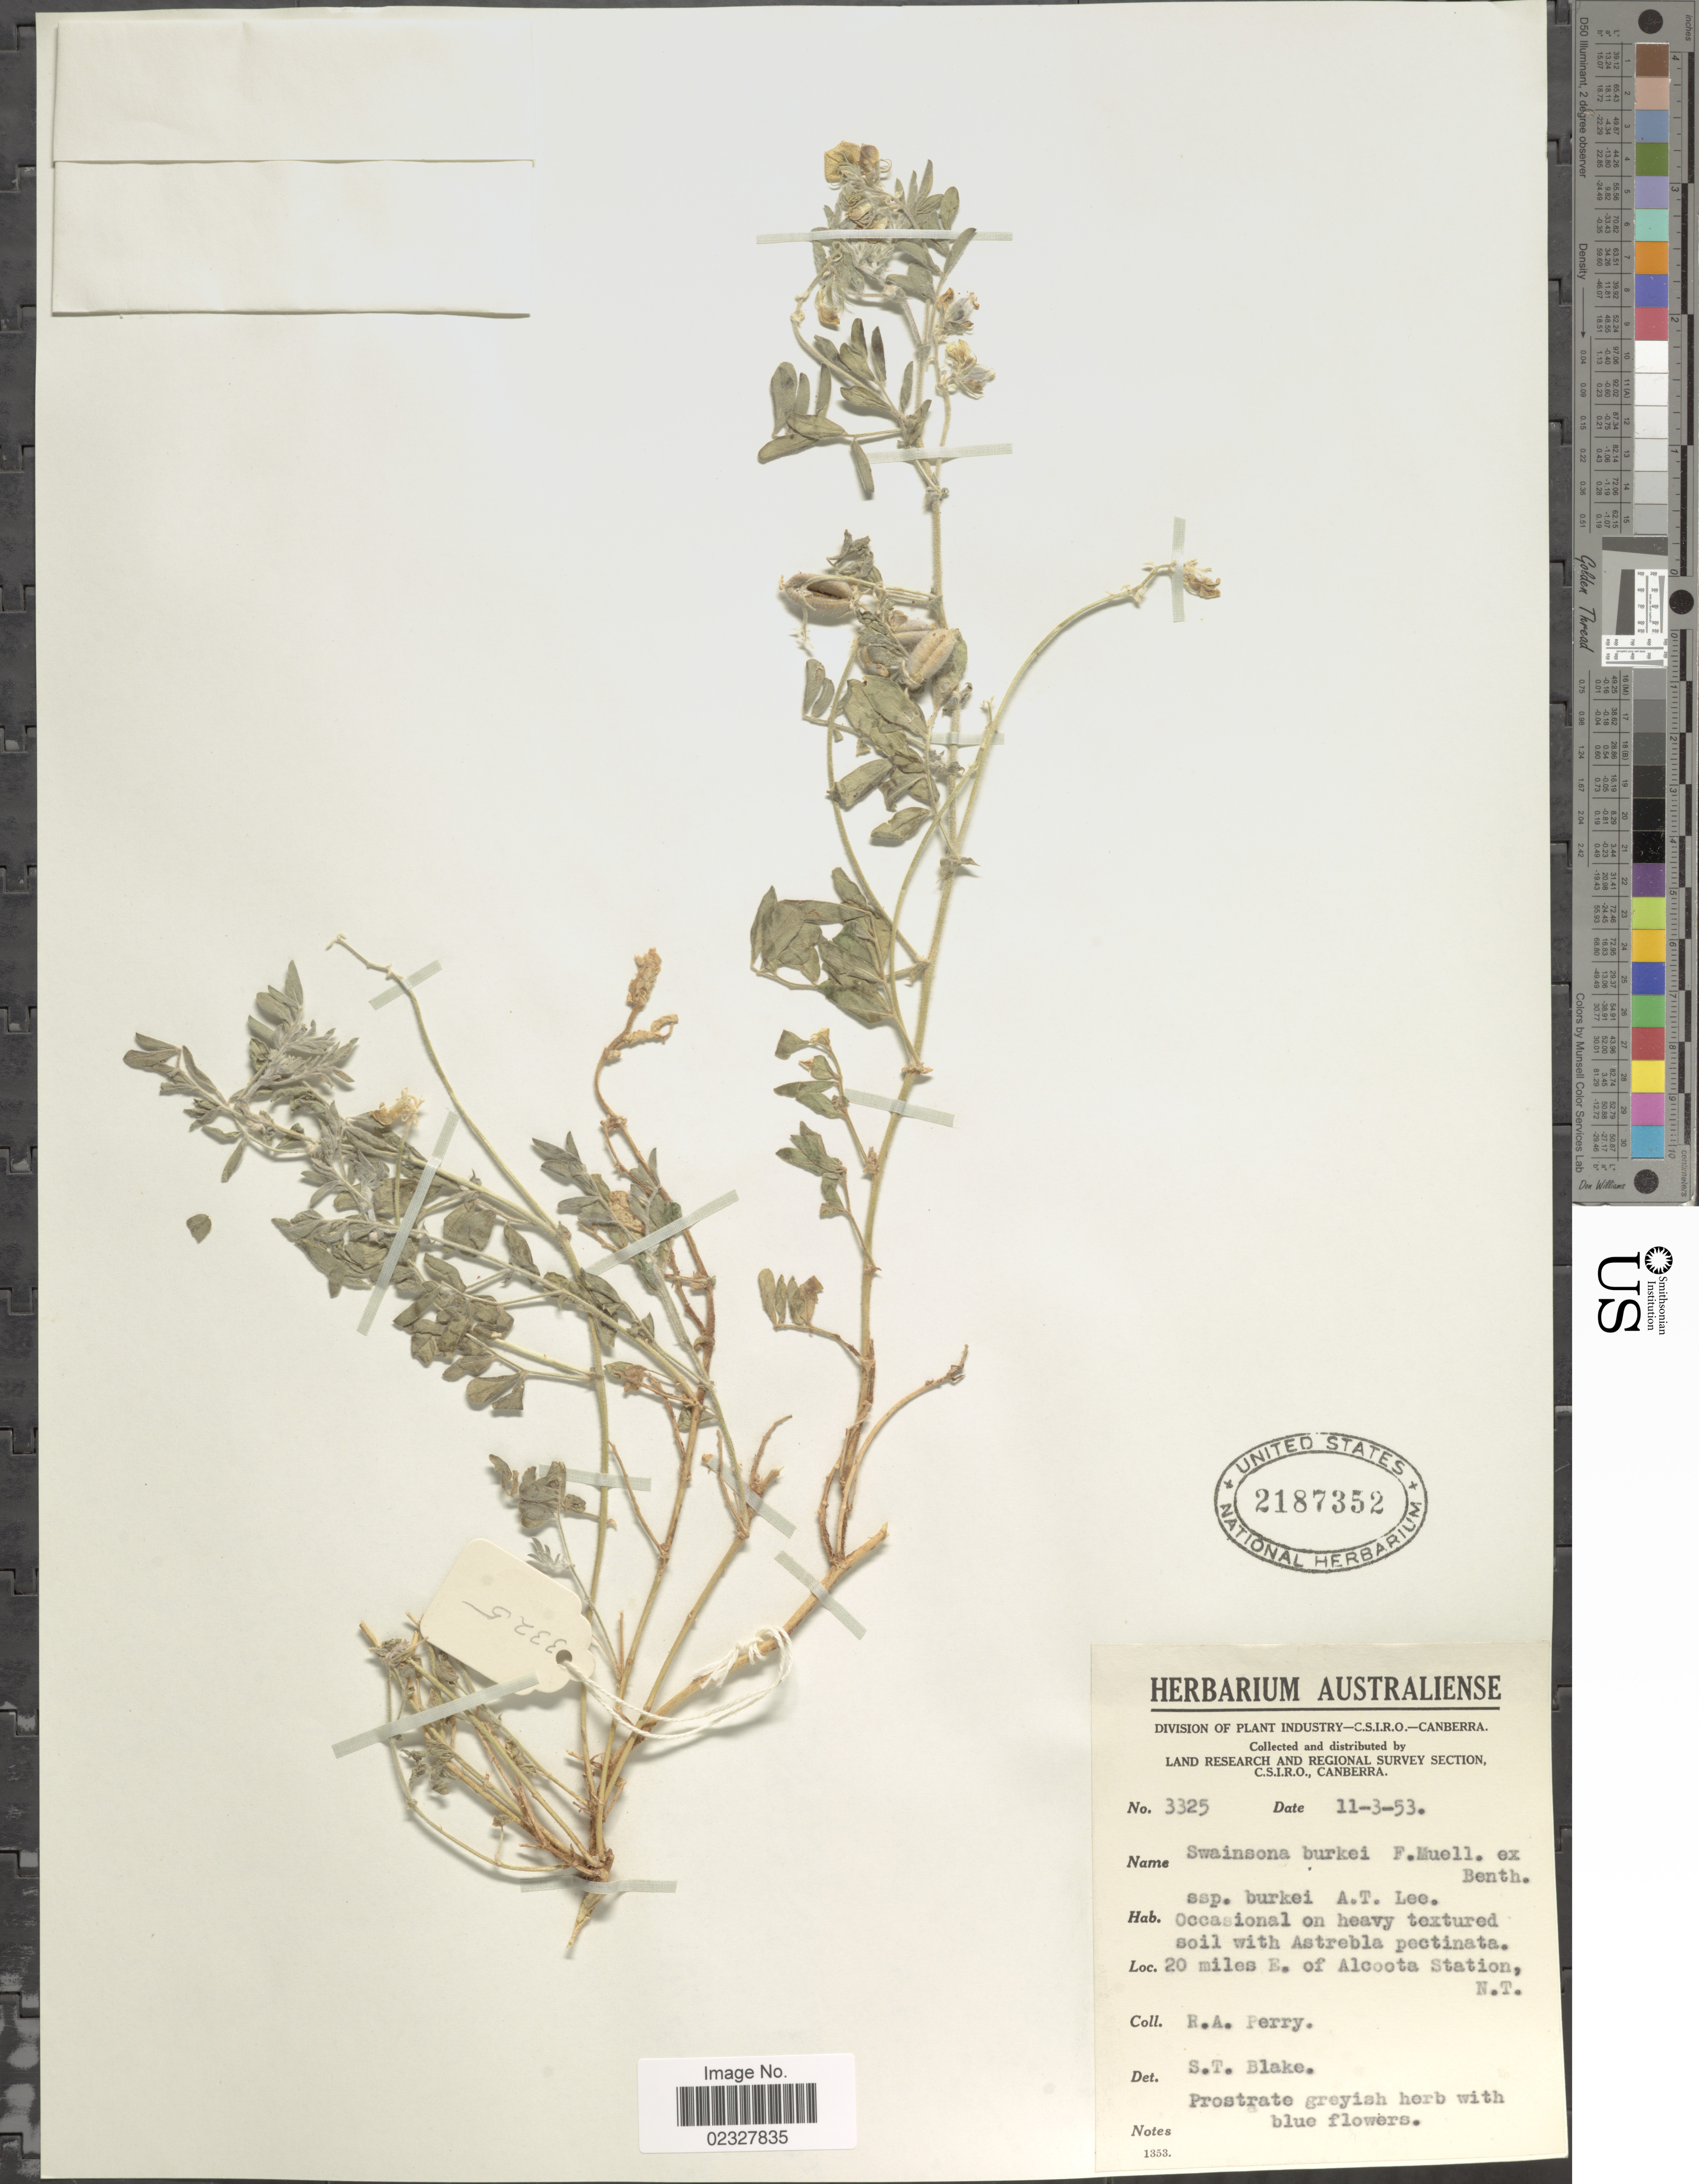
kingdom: Plantae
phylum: Tracheophyta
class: Magnoliopsida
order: Fabales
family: Fabaceae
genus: Swainsona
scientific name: Swainsona burkei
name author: F. Muell. ex Benth.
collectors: Perry, R. A.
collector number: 3325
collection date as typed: Transcribed d/m/y: 11/3/53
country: Australia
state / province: Northern Territory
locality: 20 miles E. of Alcoota Station, N.T.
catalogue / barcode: US 2187352